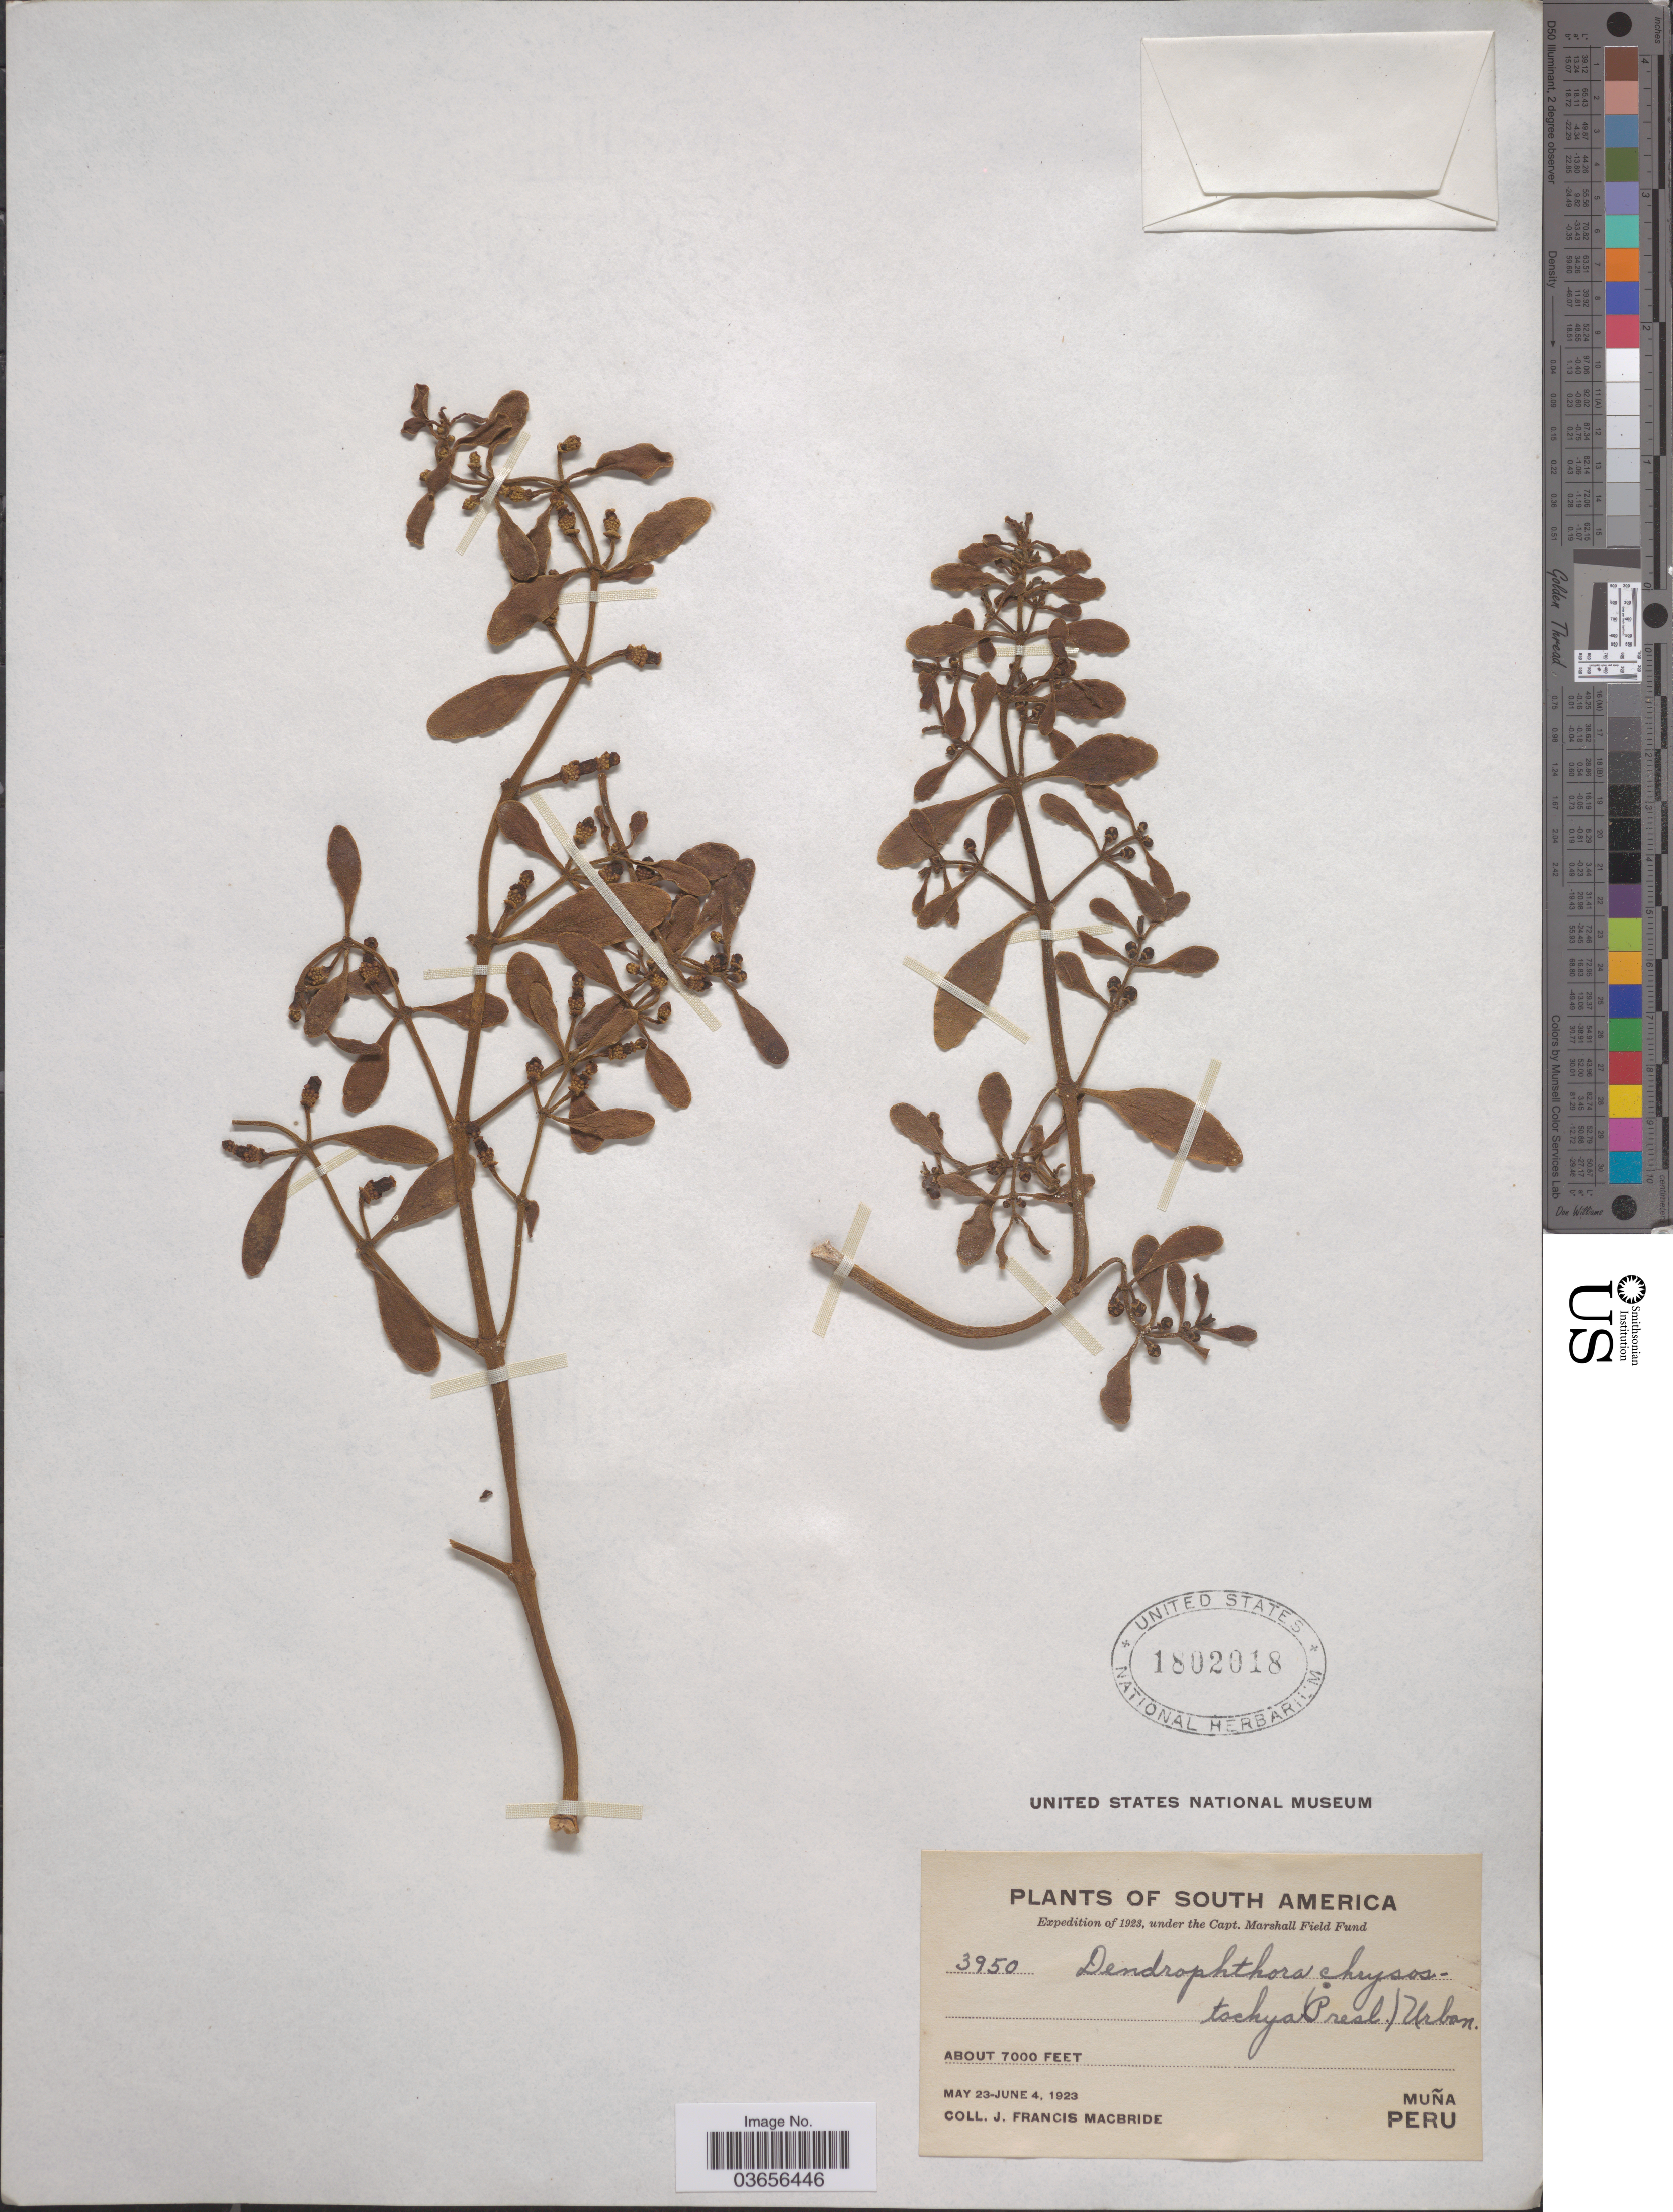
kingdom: Plantae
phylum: Tracheophyta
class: Magnoliopsida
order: Santalales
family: Viscaceae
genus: Dendrophthora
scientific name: Dendrophthora chrysostachya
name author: Urb.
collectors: J. F. Macbride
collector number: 3950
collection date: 1923-05-23/1923-06-04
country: Peru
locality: Muña.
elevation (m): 2134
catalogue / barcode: US 1802018